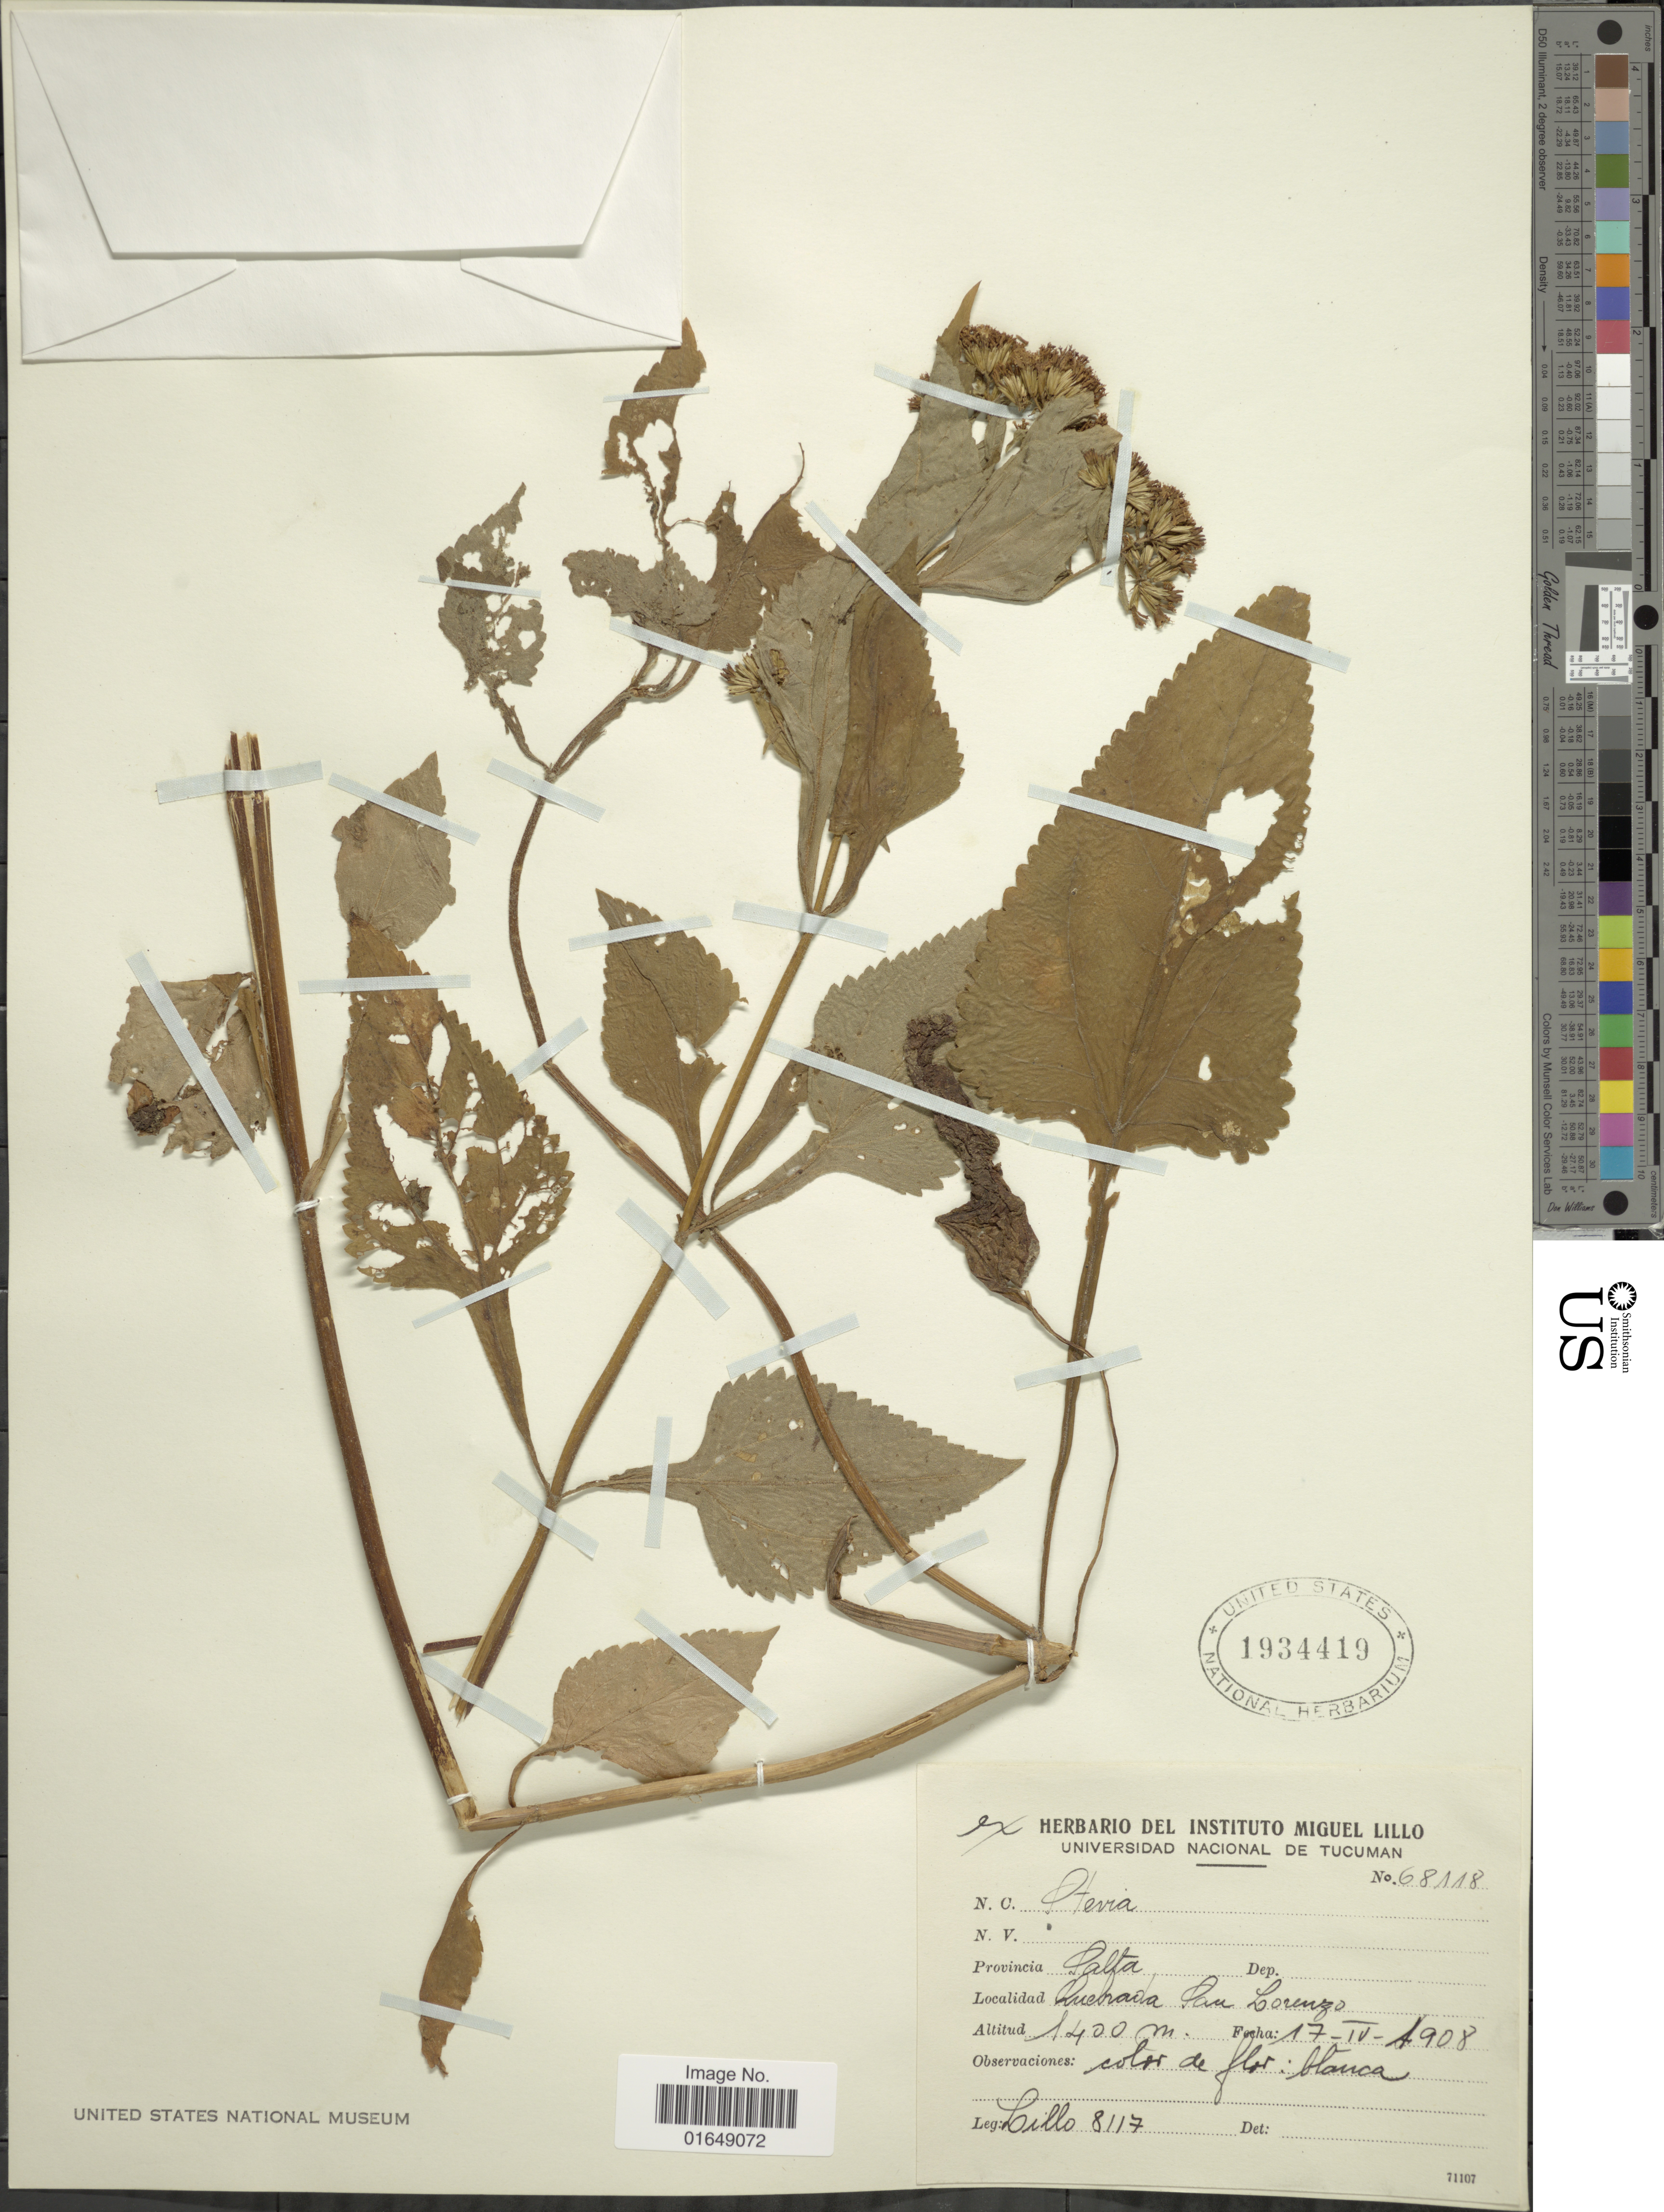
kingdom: Plantae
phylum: Tracheophyta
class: Magnoliopsida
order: Asterales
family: Asteraceae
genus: Stevia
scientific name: Stevia sp.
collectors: M. Lillo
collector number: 8117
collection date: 1908-04-17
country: Argentina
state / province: Salta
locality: Quebrada San Lorenzo.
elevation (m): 1400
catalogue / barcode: US 1934419